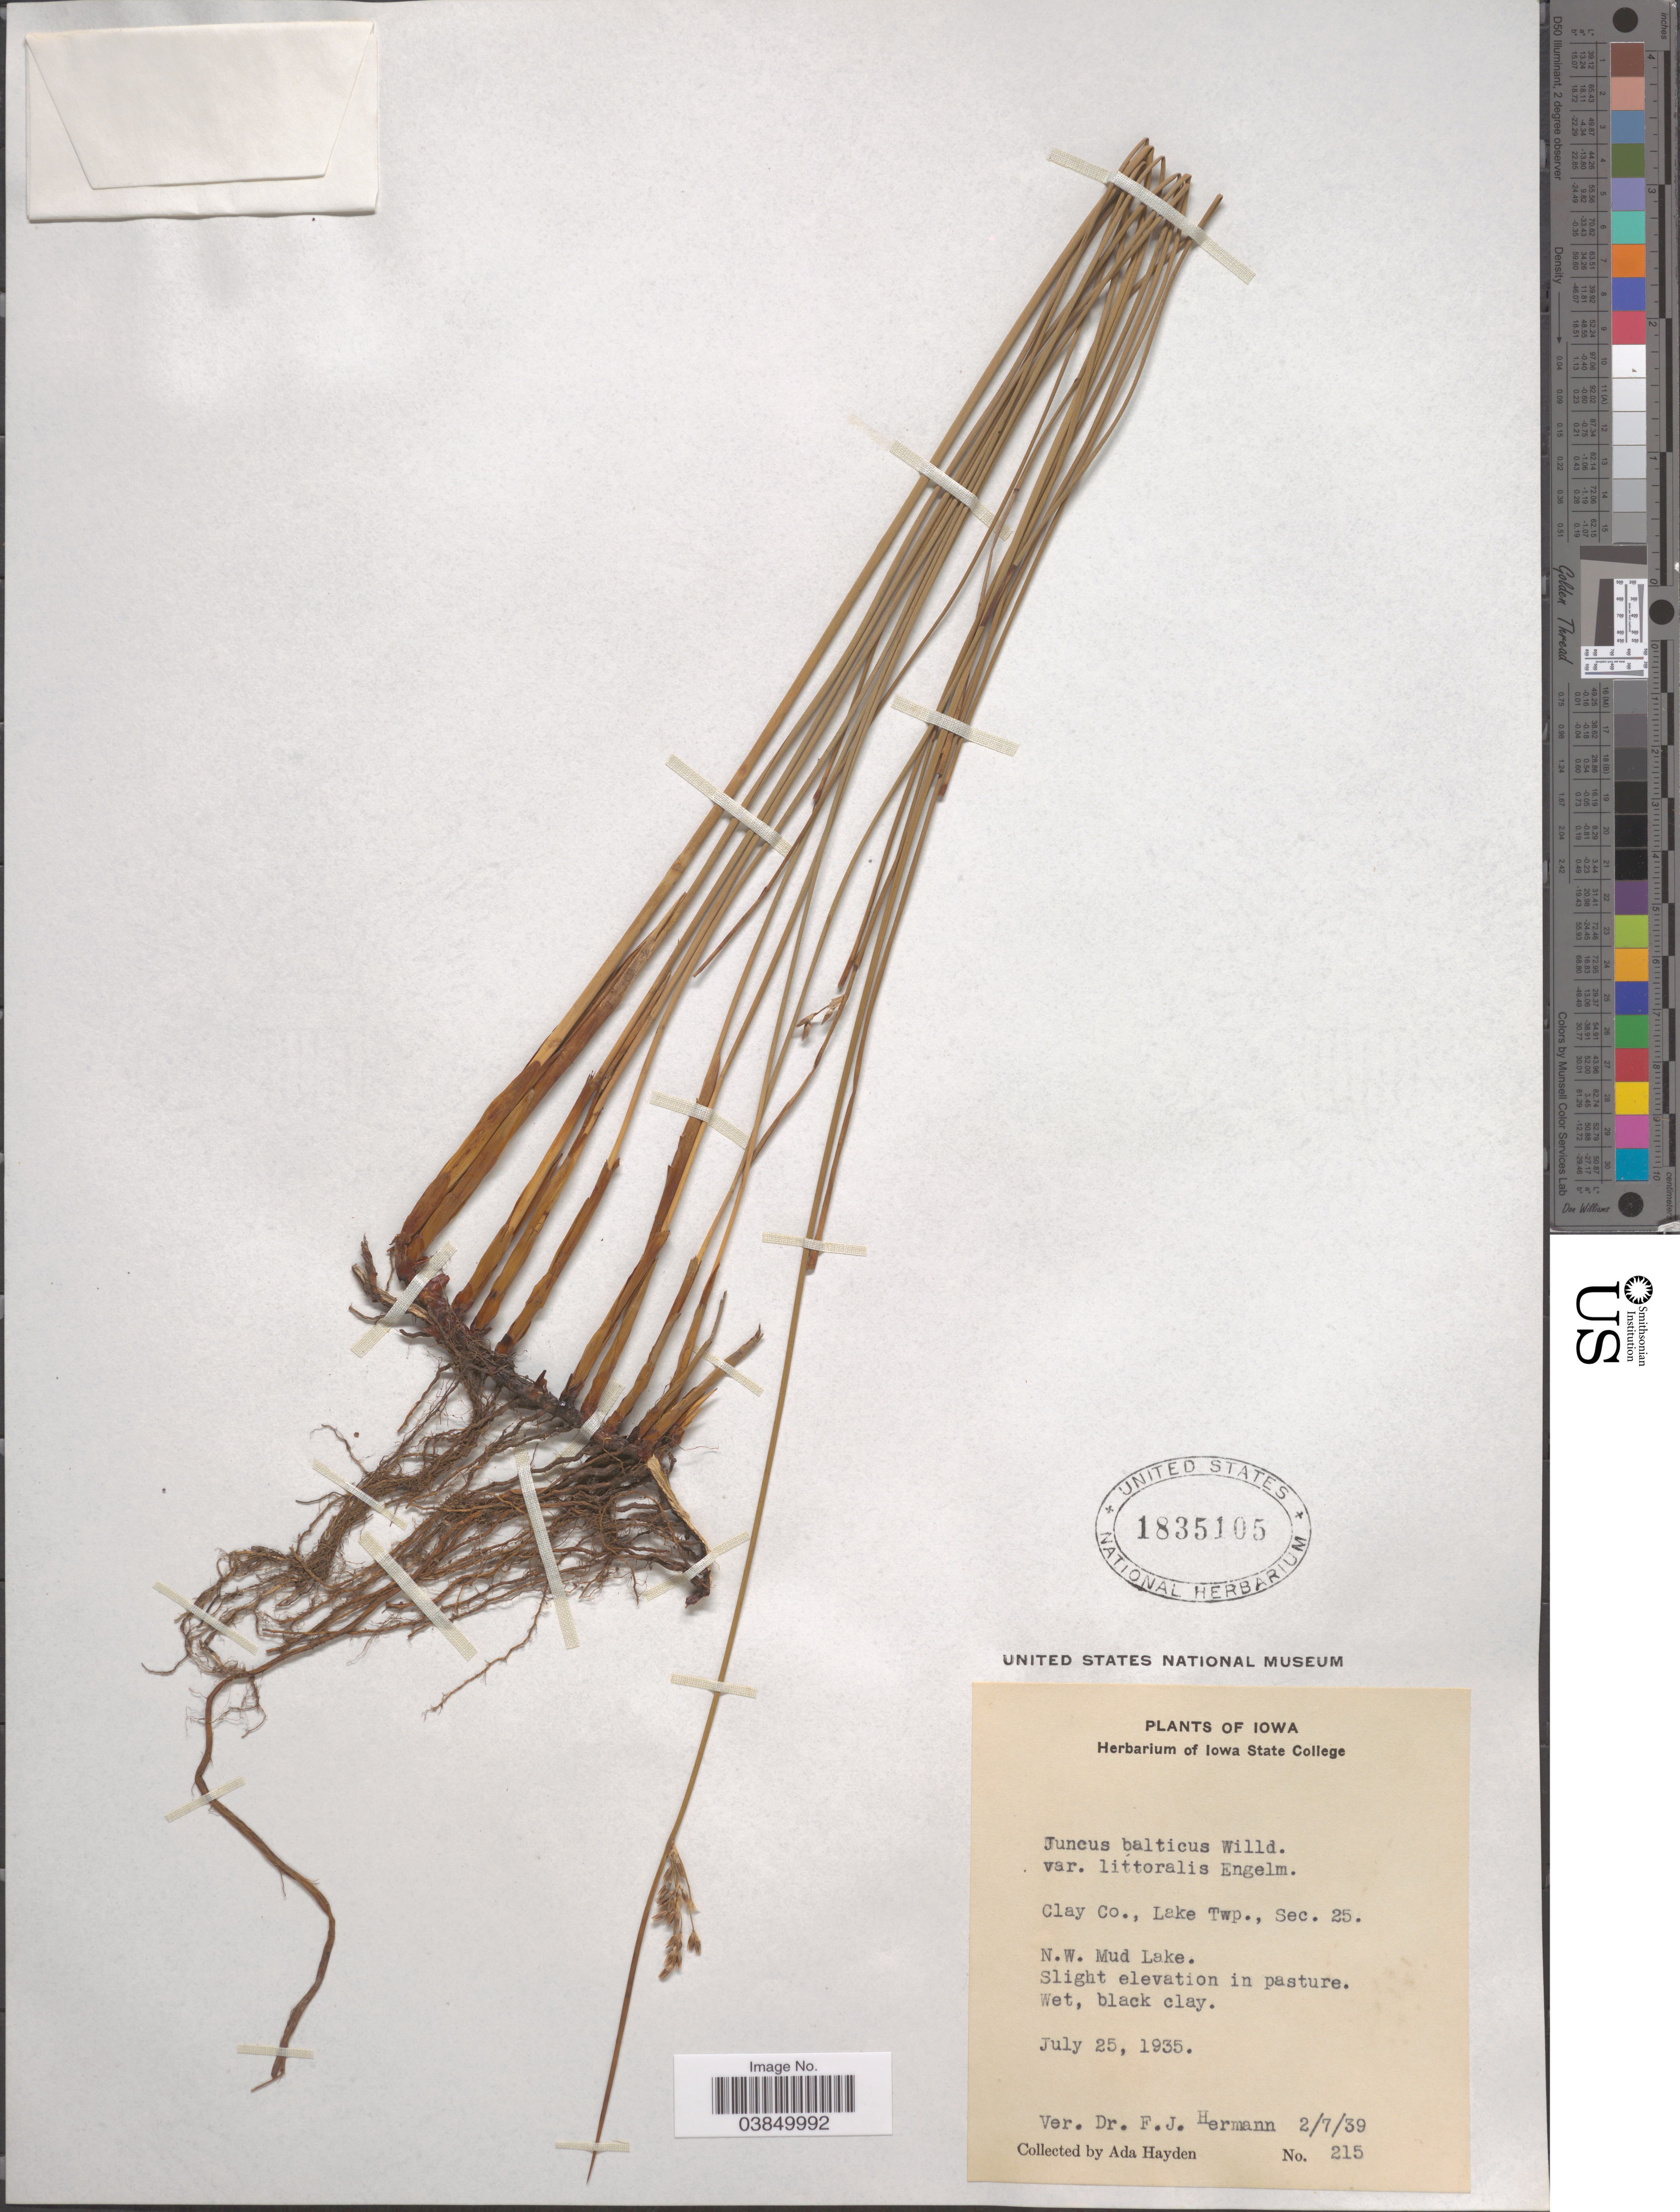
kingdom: Plantae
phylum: Tracheophyta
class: Liliopsida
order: Poales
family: Juncaceae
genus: Juncus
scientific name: Juncus balticus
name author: Willd.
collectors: Ada Hayden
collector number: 215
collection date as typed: Transcribed d/m/y: 7/2/39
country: United States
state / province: Iowa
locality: Clay Co., Lake Twp., Sec. 25. N.W. Mud Lake.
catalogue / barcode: US 1835105